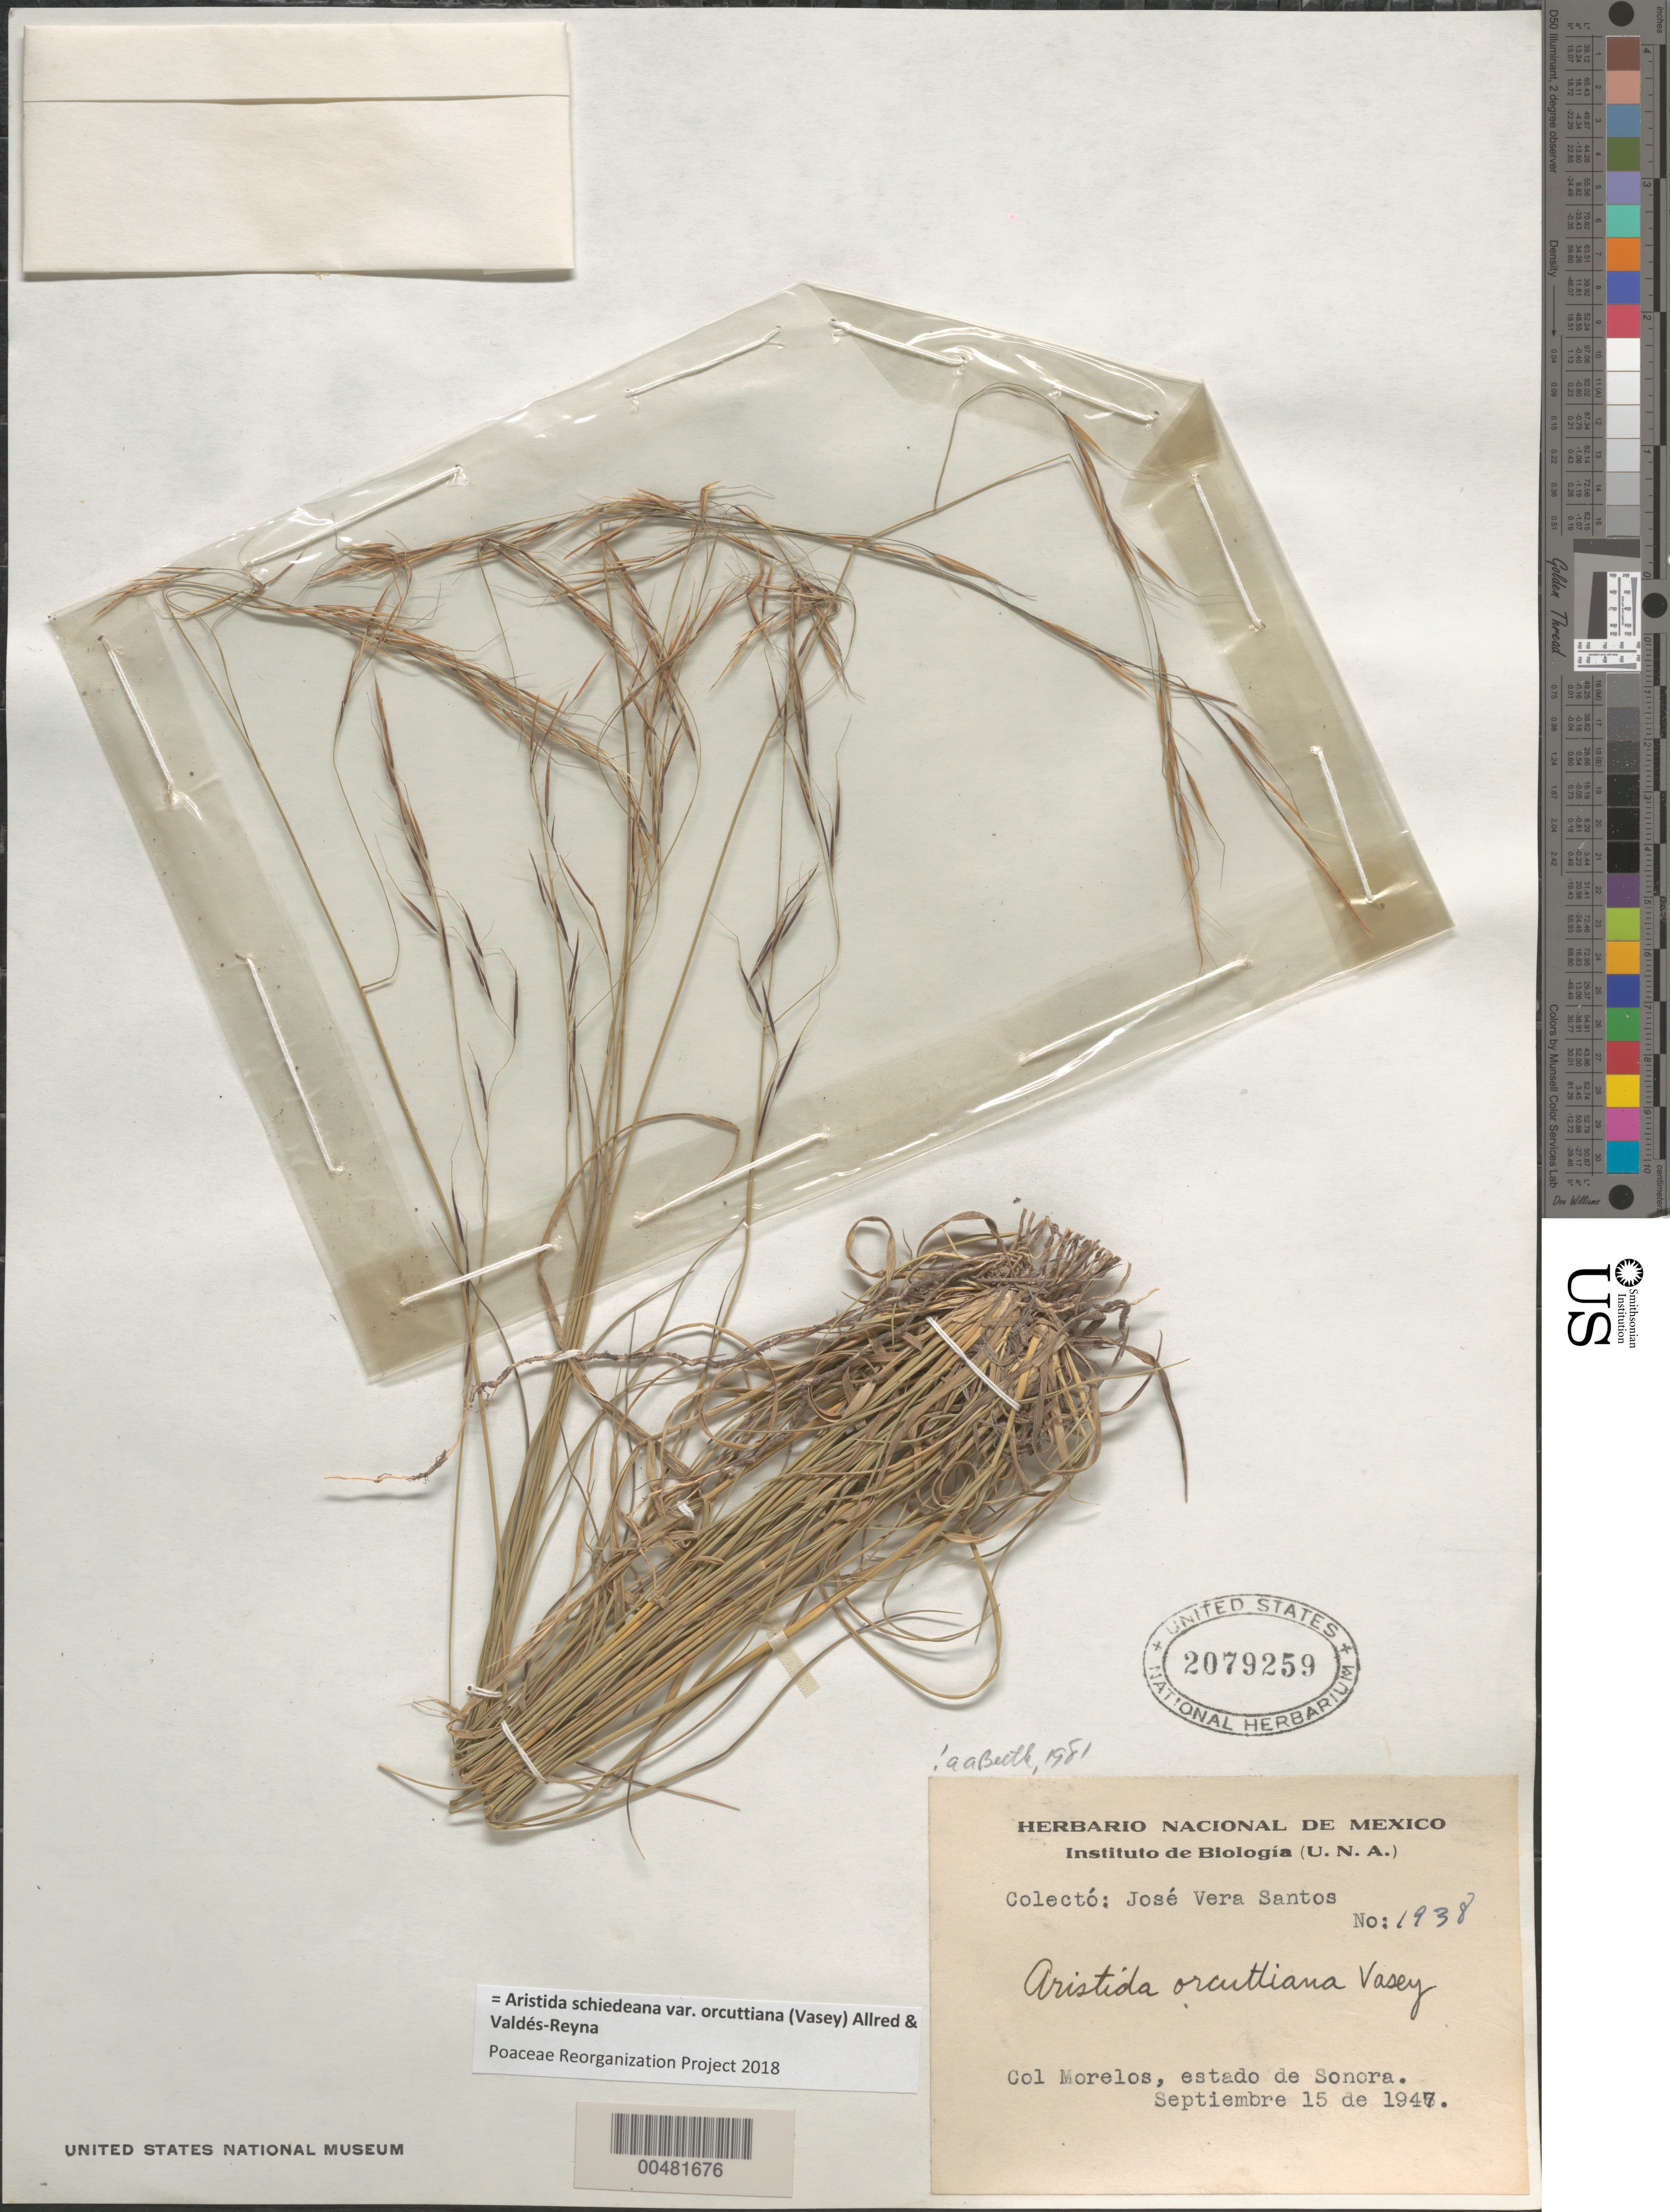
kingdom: Plantae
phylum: Tracheophyta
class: Liliopsida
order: Poales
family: Poaceae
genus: Aristida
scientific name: Aristida schiedeana var. orcuttiana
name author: (Vasey) Allred & Valdés-Reyna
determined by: Poaceae Reorganization Project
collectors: J. V. Santos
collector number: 1938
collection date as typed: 15 Sep 1947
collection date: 1947-09-15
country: Mexico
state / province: Sonora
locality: Morelos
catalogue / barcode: US 2079259